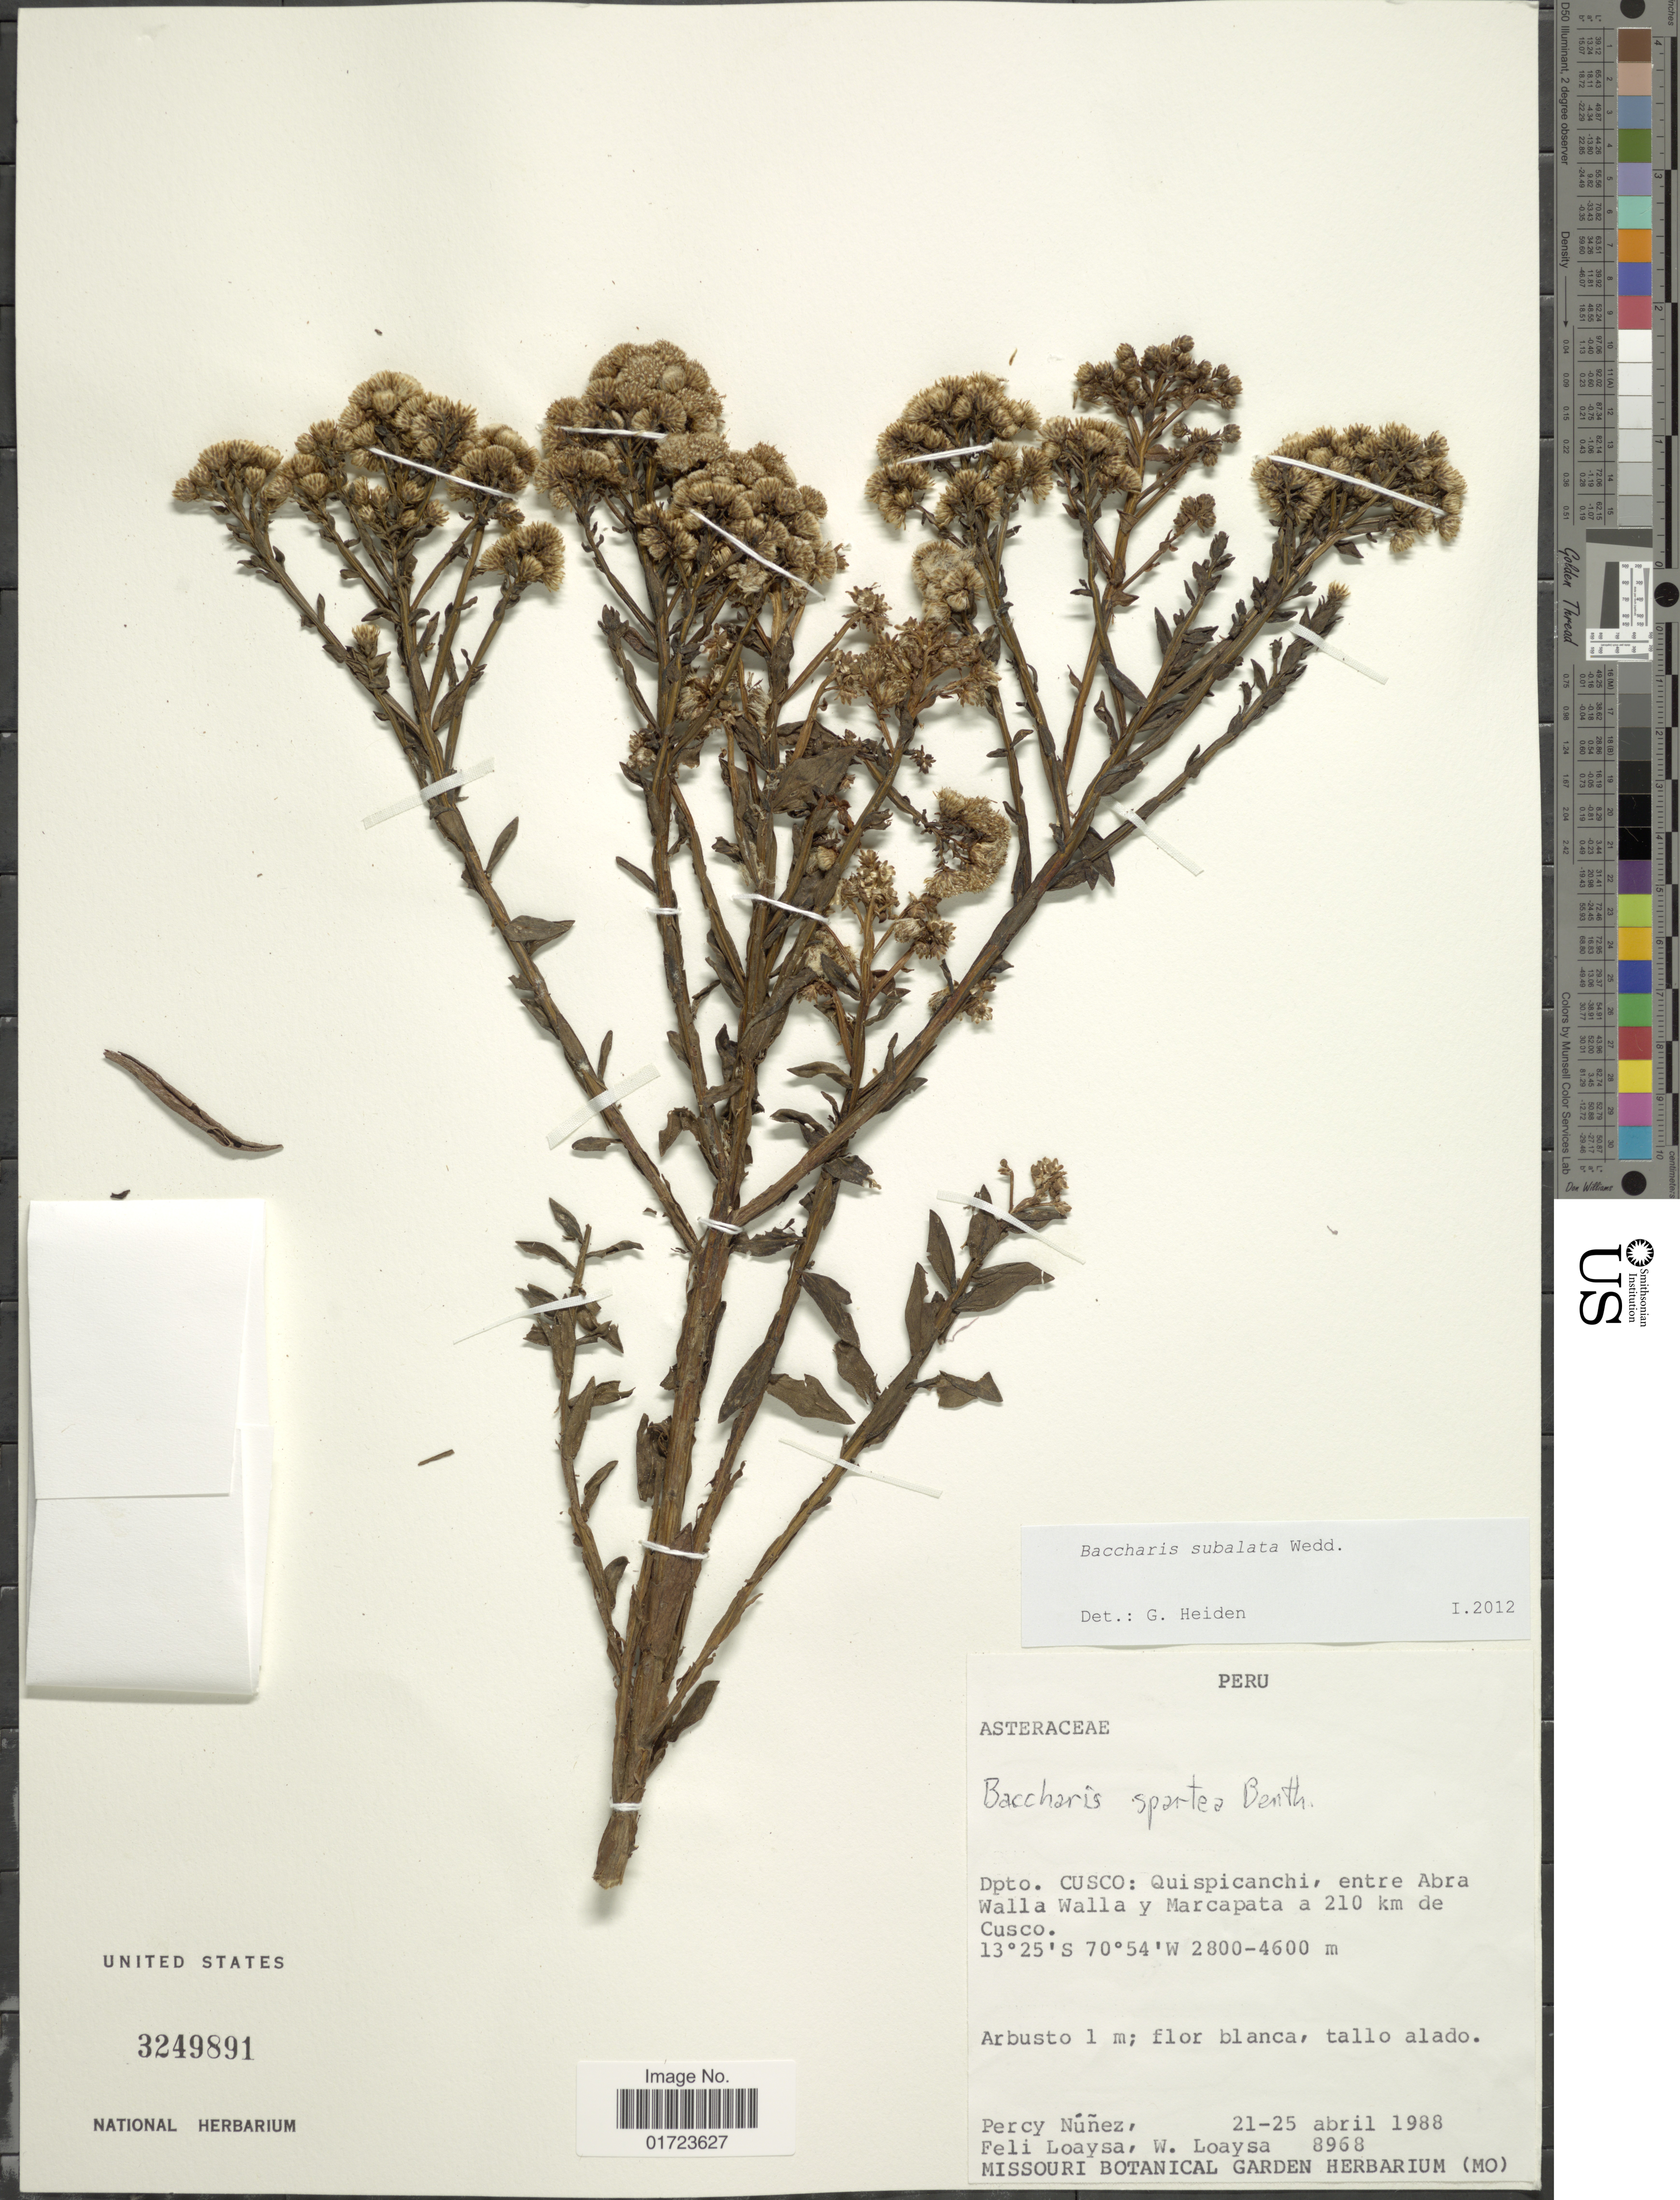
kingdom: Plantae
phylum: Tracheophyta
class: Magnoliopsida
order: Asterales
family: Asteraceae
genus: Baccharis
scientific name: Baccharis subalata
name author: Wedd.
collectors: P. Nuñez V., F. Loaysa & W. Loaysa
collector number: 8968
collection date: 1988-04-21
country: Peru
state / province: Cusco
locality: Dpto. Cusco: Quispicanchi, entre Abra Walla Walla y Marcapata a 210 km de Cusco.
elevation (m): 2800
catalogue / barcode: US 3249891